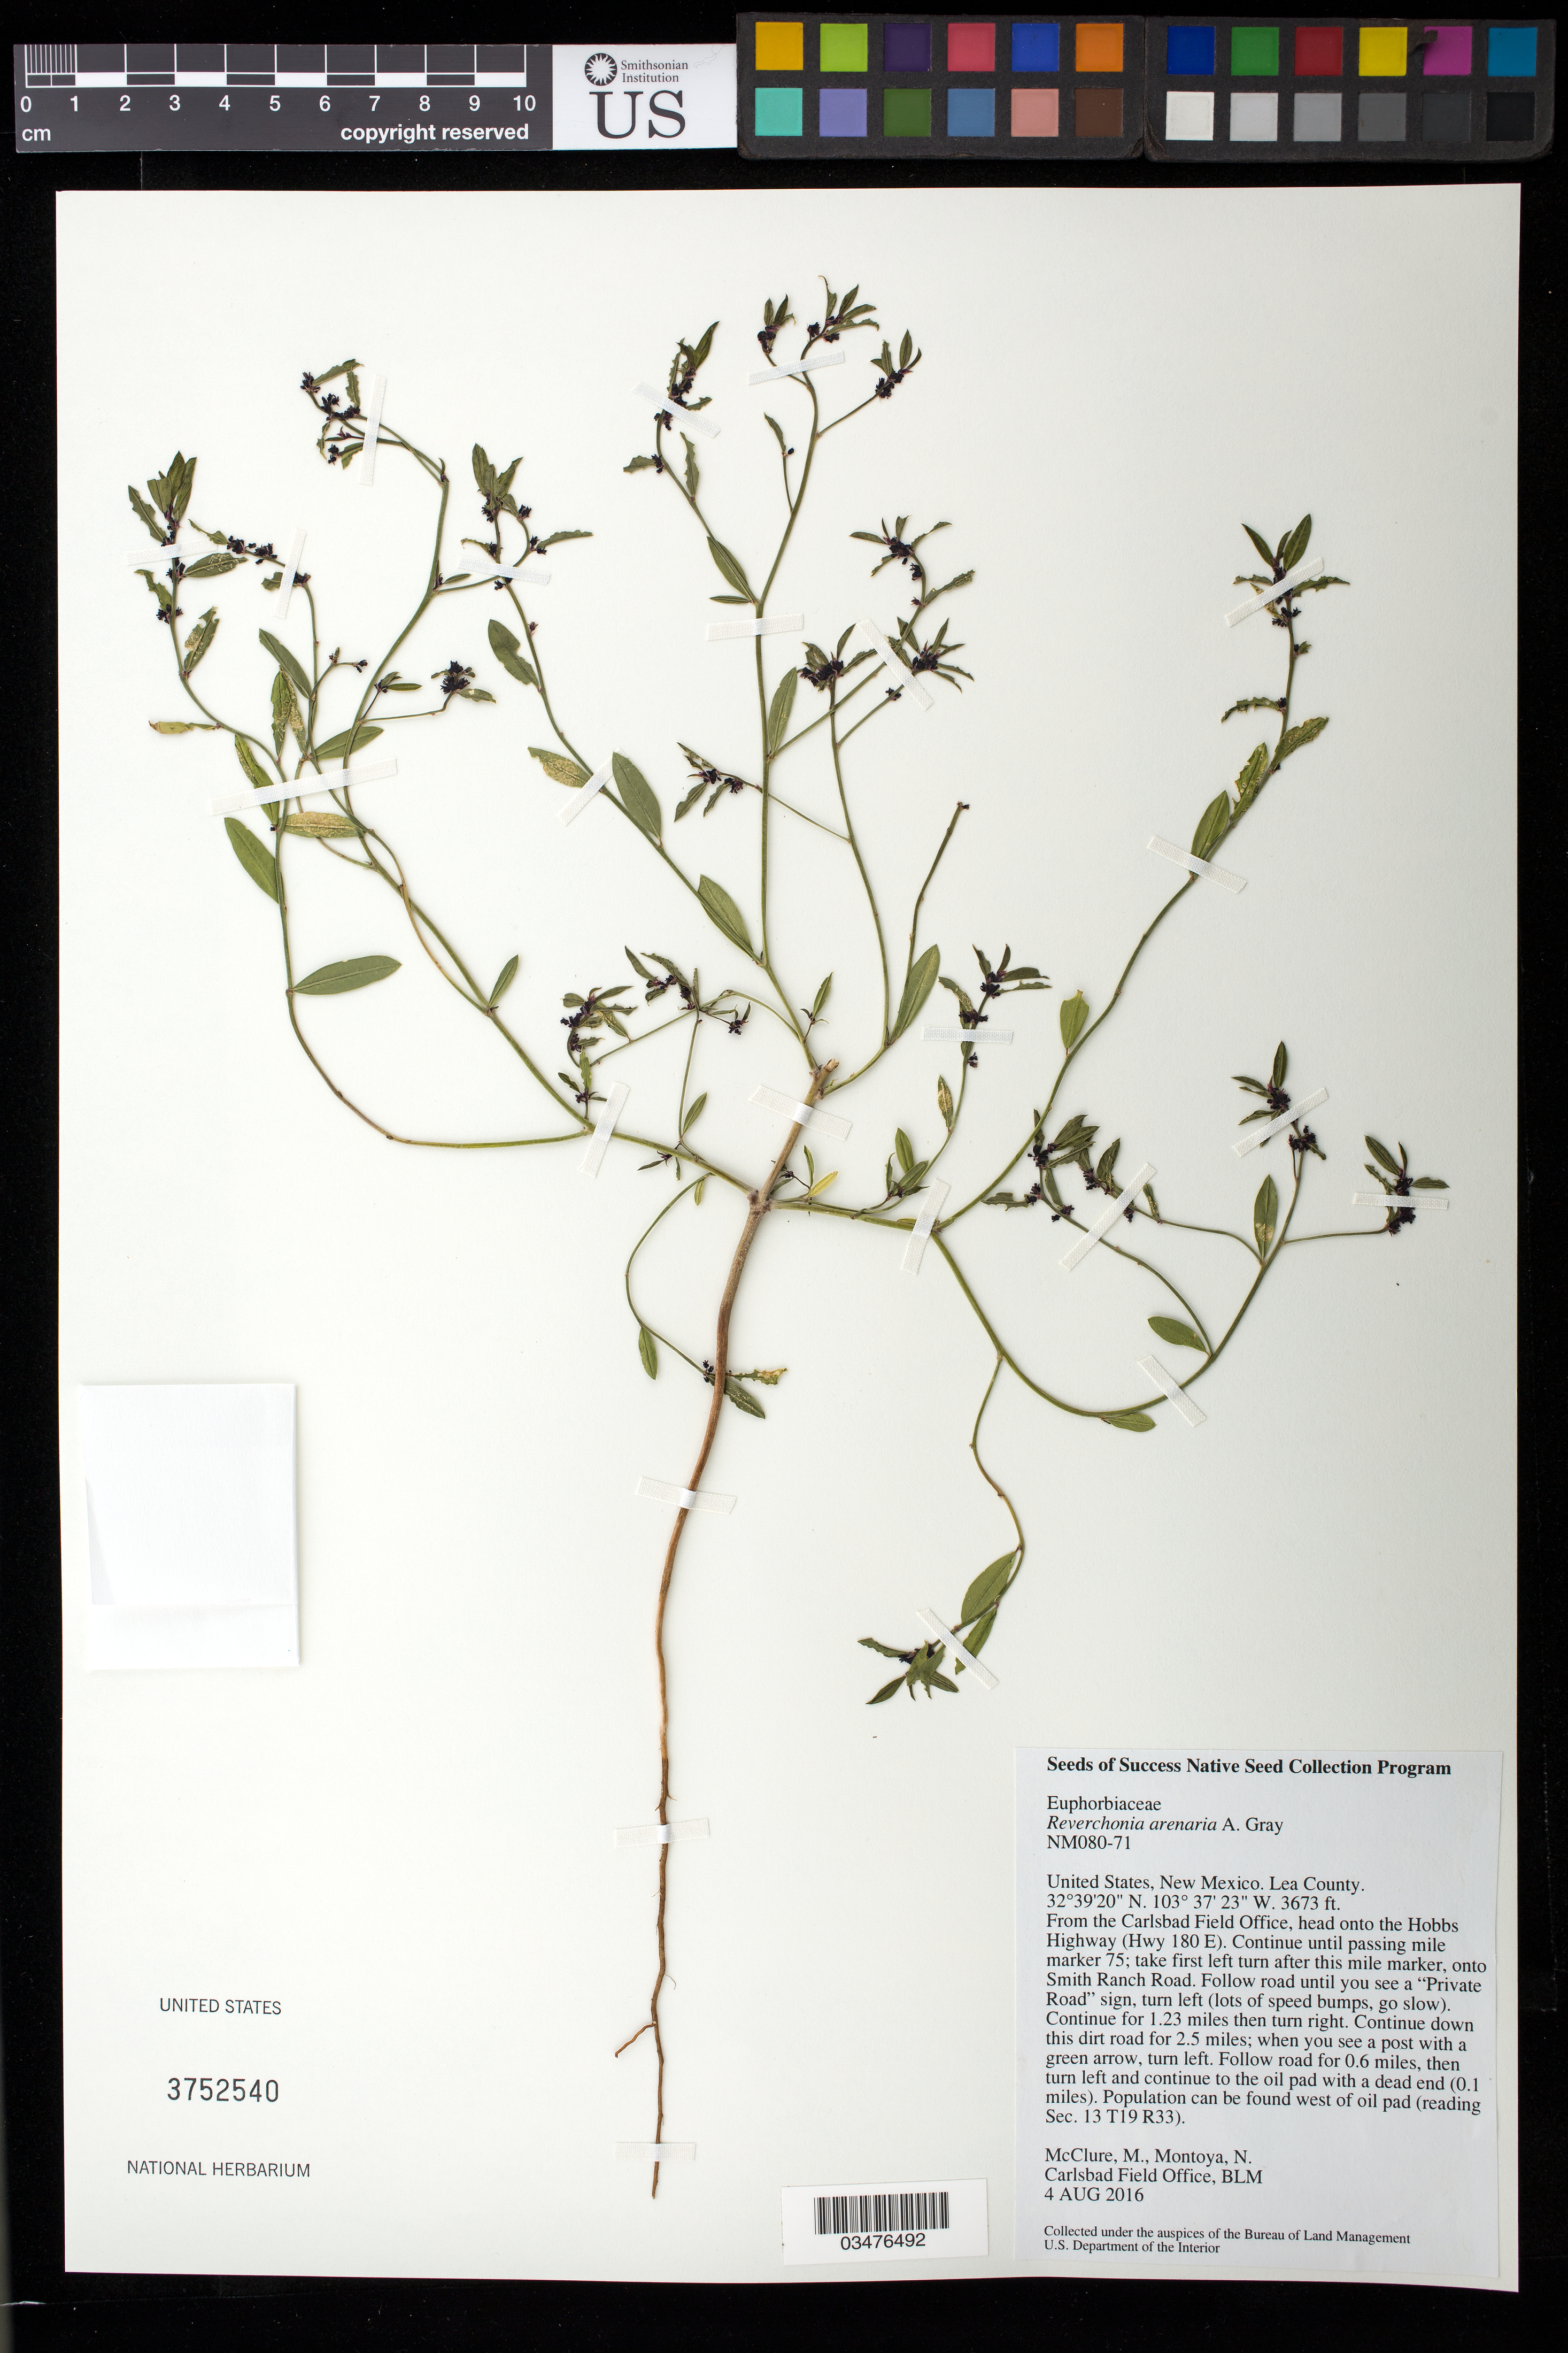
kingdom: Plantae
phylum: Tracheophyta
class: Magnoliopsida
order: Malpighiales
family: Phyllanthaceae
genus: Reverchonia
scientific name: Reverchonia arenaria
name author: A. Gray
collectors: M. McClure, N. Montoya & K. Reid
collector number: NM080-71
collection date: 2016-08-04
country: United States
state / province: New Mexico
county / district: Lea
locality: Smith Ranch Road, Sec. 13 T19 R33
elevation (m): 1120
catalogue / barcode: US 3752540